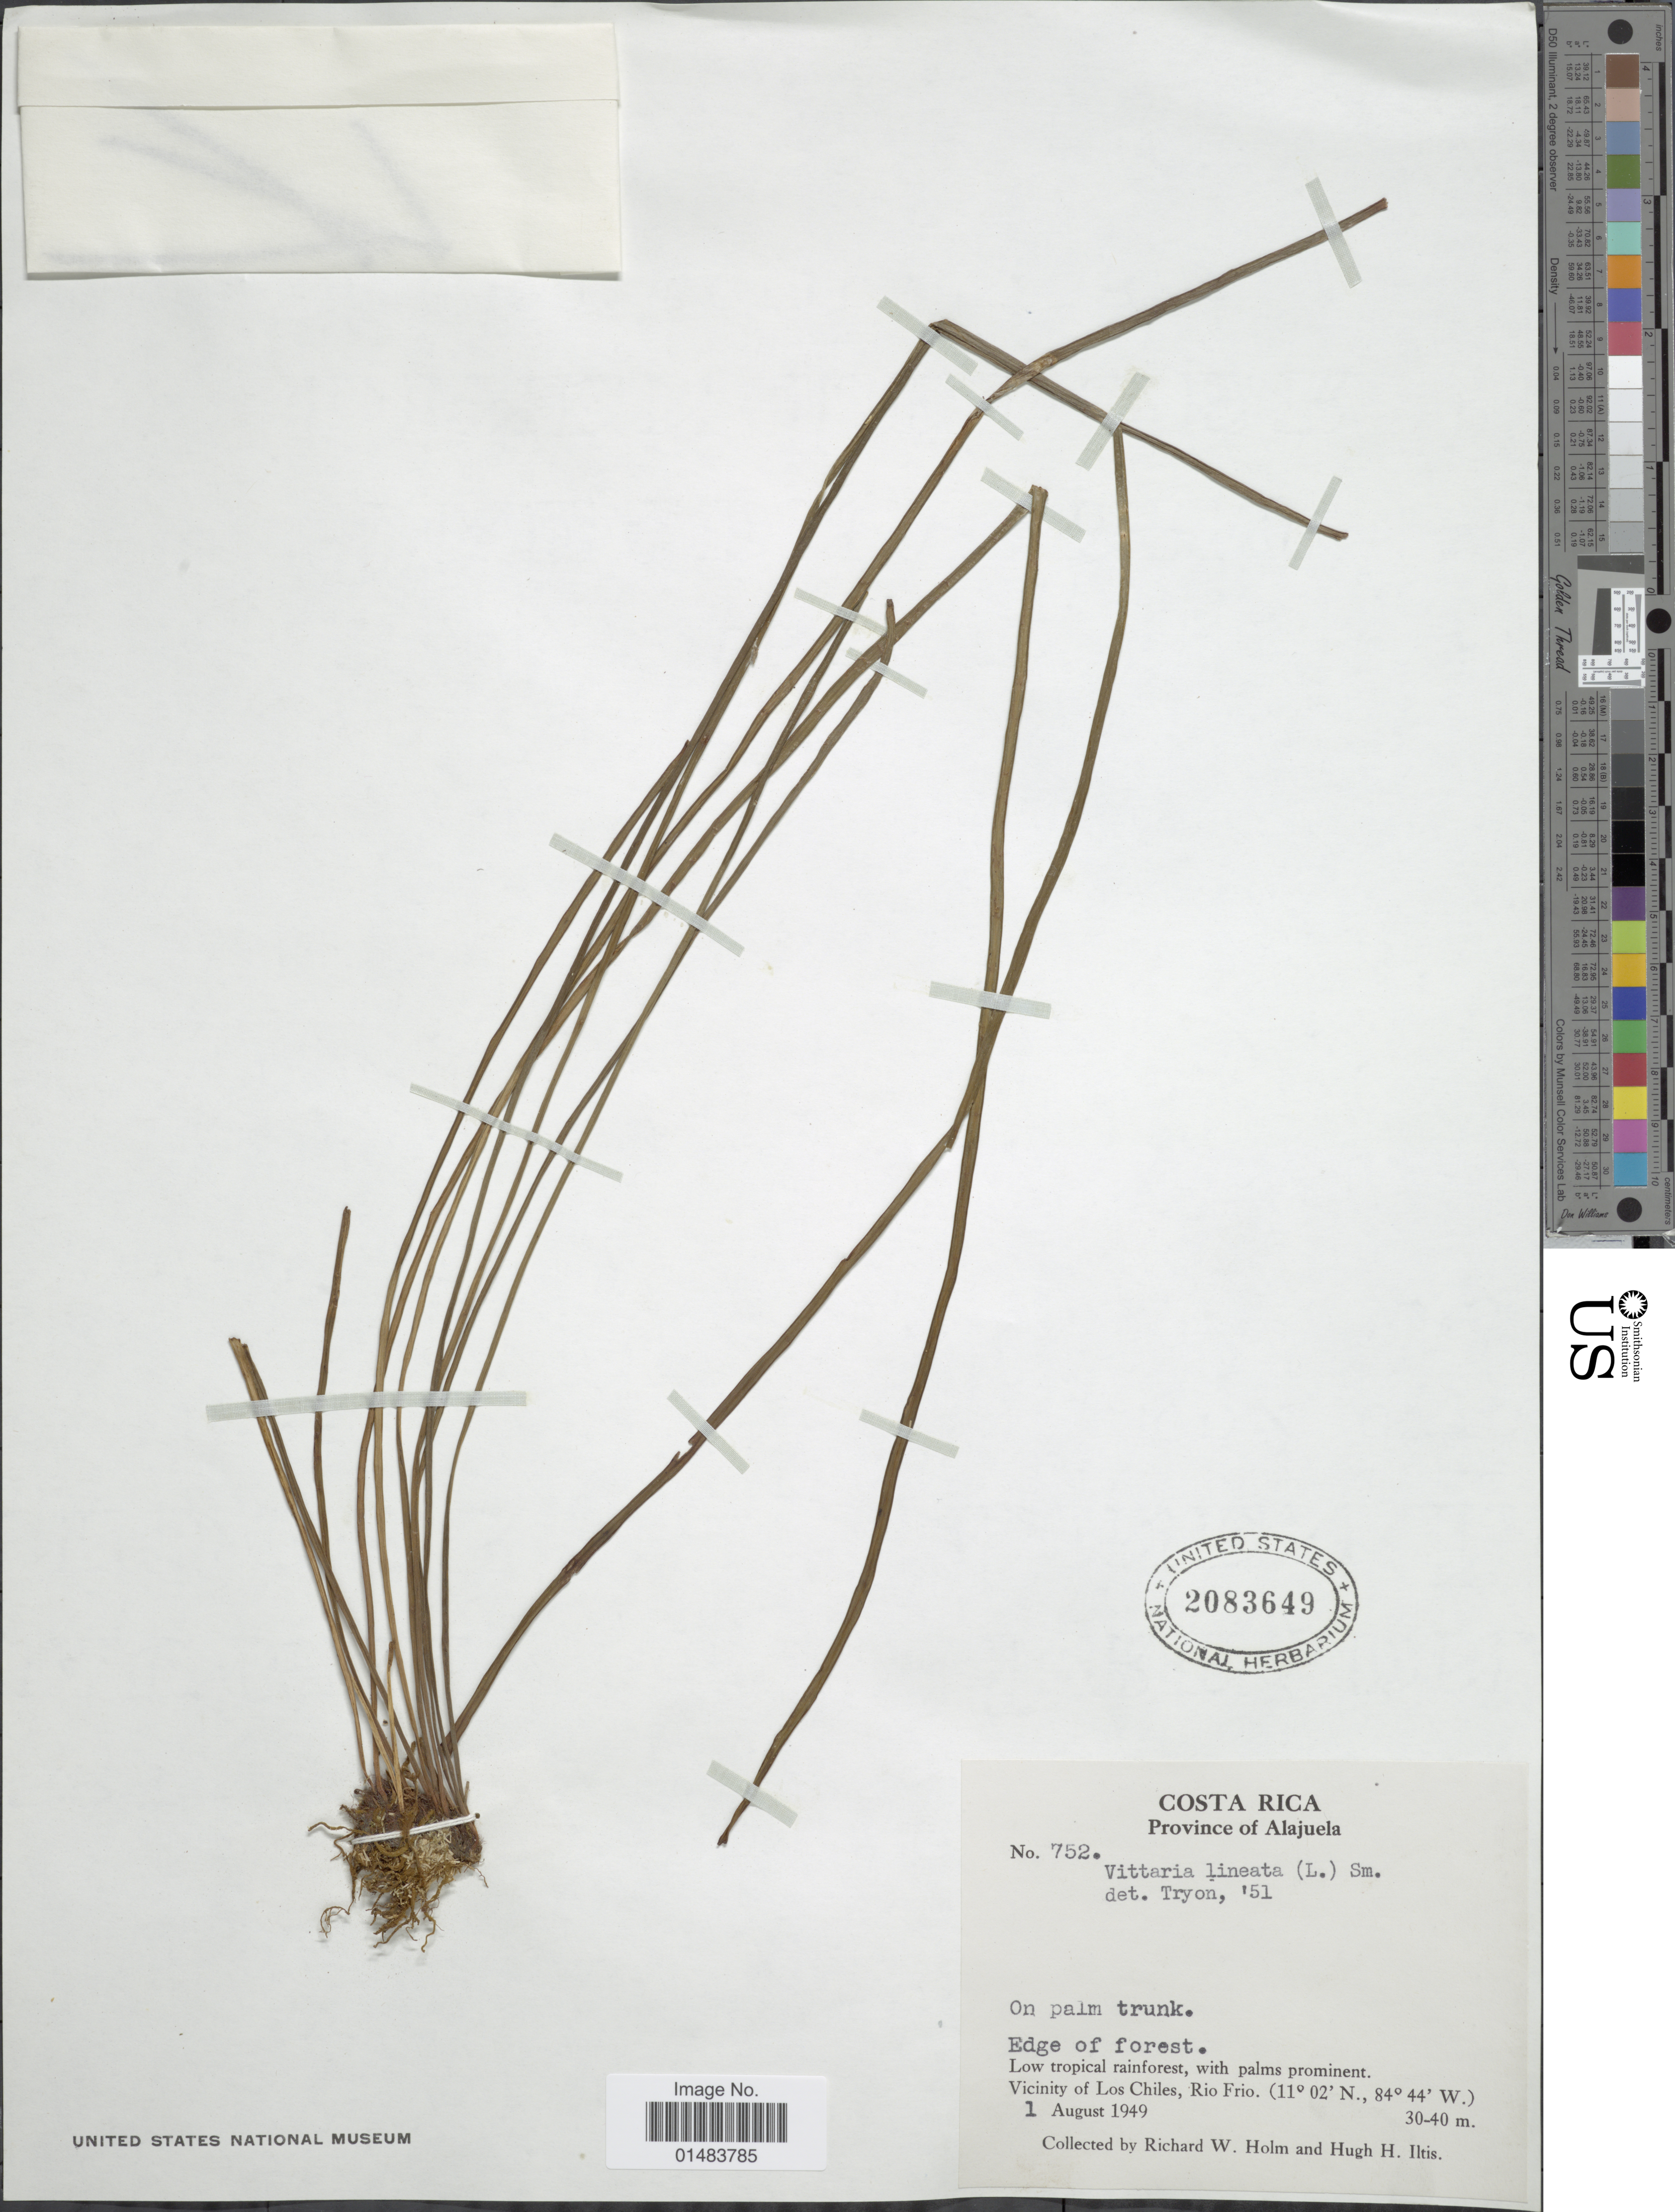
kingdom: Plantae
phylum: Tracheophyta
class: Polypodiopsida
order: Polypodiales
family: Pteridaceae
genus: Vittaria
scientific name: Vittaria lineata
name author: (L.) Sm.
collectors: R. W. Holm & H. H. Iltis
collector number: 752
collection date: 1949-08-01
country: Costa Rica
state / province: Alajuela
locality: Edge of forest, Low tropical rainforest, with palms prominent, vicinity of Los Chiles, Rio Frio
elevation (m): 30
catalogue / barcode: US 2083649